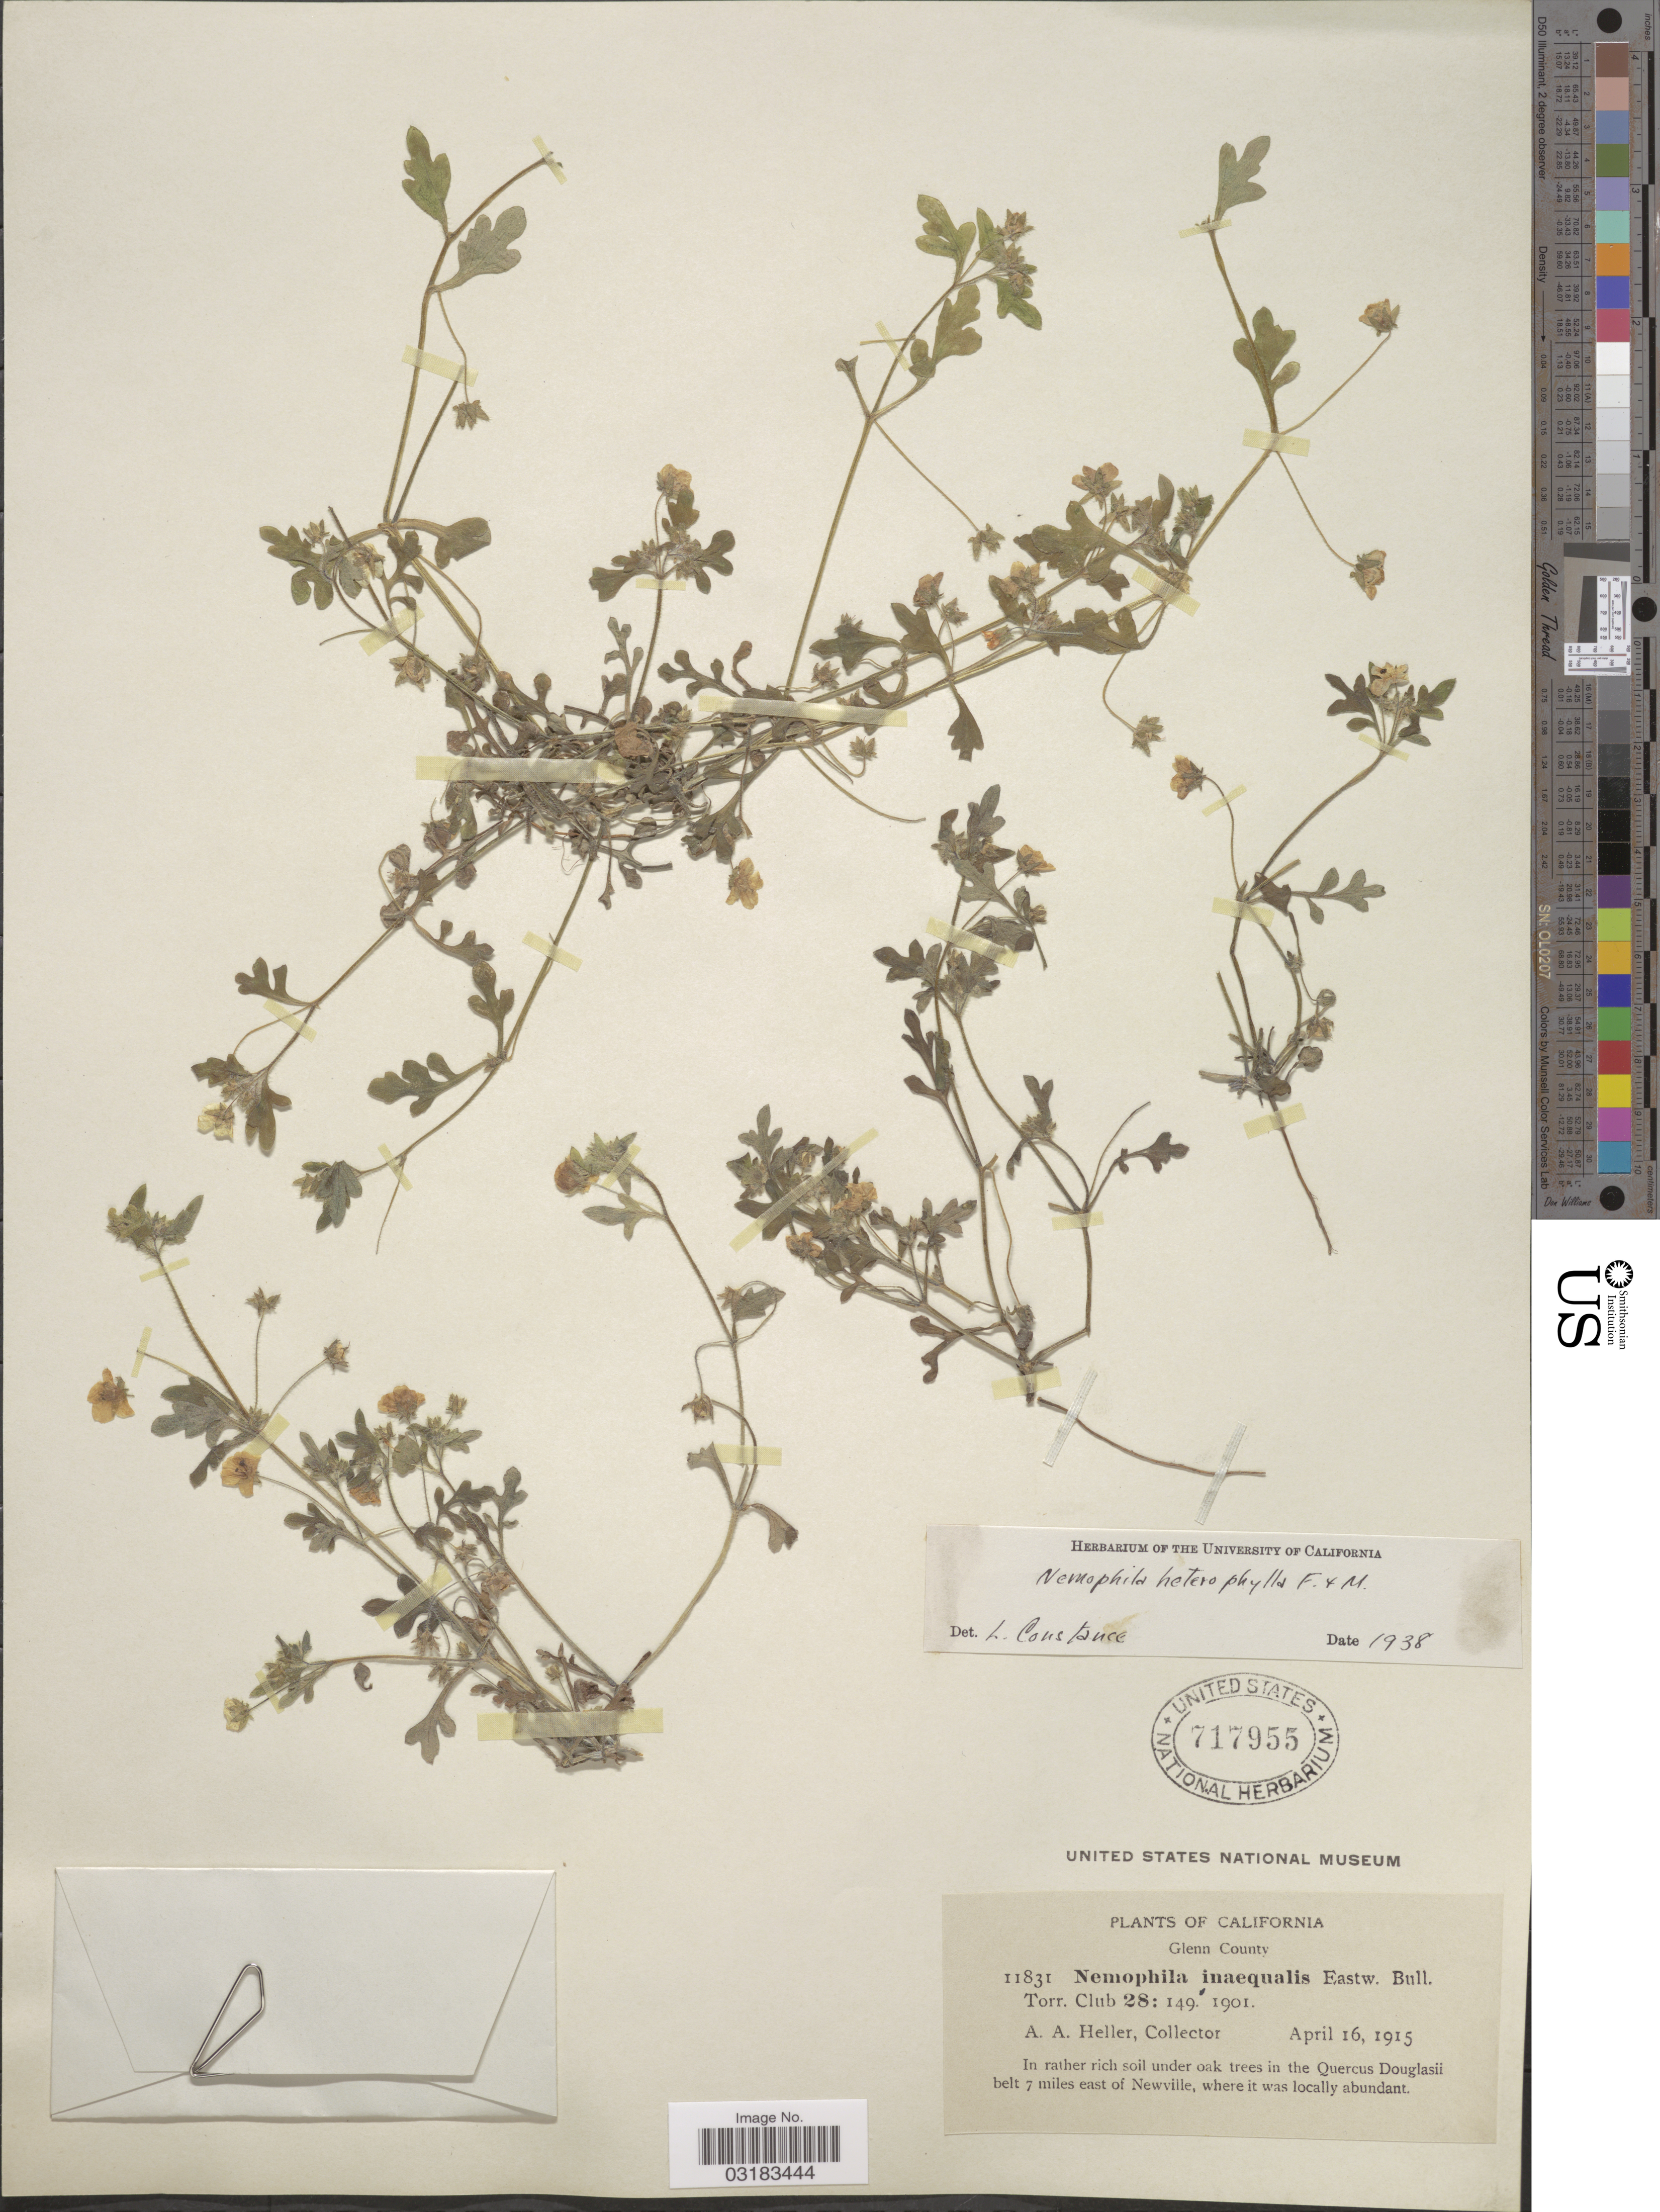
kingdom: Plantae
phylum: Tracheophyta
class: Magnoliopsida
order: Boraginales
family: Hydrophyllaceae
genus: Nemophila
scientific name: Nemophila heterophylla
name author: Fisch. & C.A. Mey.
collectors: A. A. Heller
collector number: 11831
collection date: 1915-04-16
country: United States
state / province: California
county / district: Glenn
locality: Glenn County. 7 miles east of Newville.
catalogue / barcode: US 717955